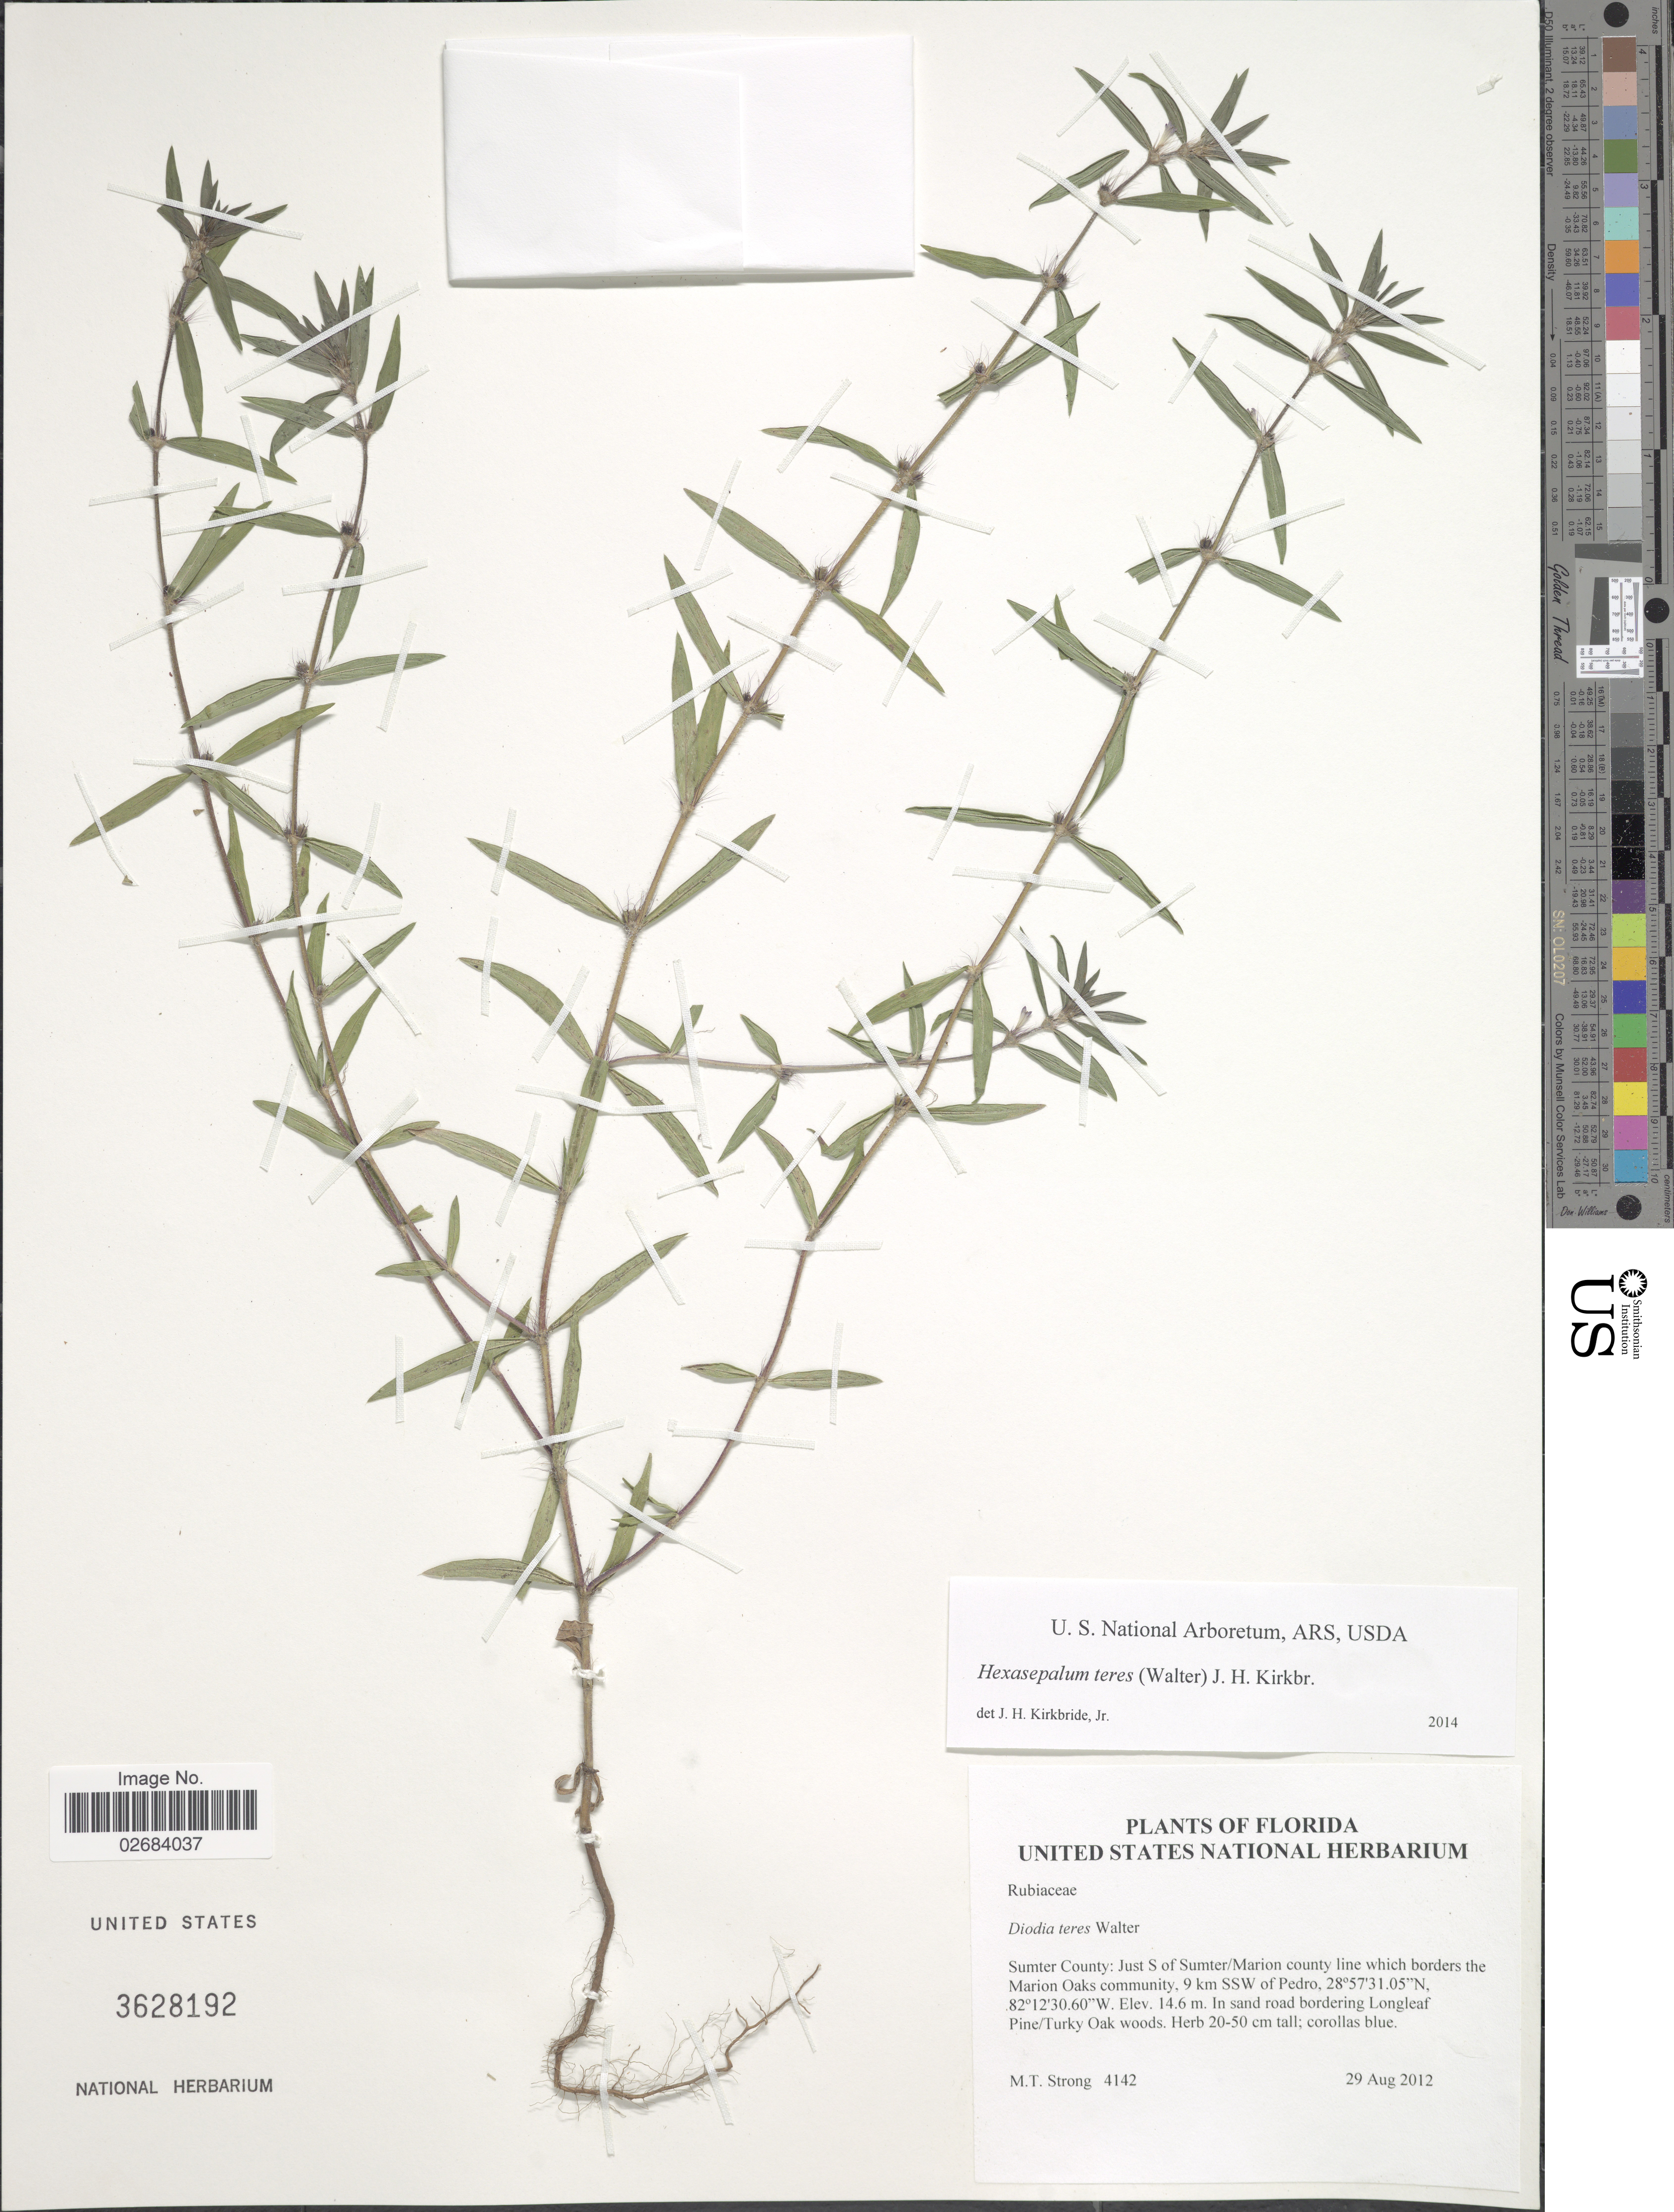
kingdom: Plantae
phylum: Tracheophyta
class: Magnoliopsida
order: Gentianales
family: Rubiaceae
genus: Diodia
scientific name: Diodia teres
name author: Walter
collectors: M. T. Strong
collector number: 4142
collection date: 2012-08-29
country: United States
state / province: Florida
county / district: Sumter County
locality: Just S of Sumter/Marion county line which borders the Marion Oaks community, 9 km SSW of Pedro, in sand road bordering Longleaf.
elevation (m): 146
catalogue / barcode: US 3628192